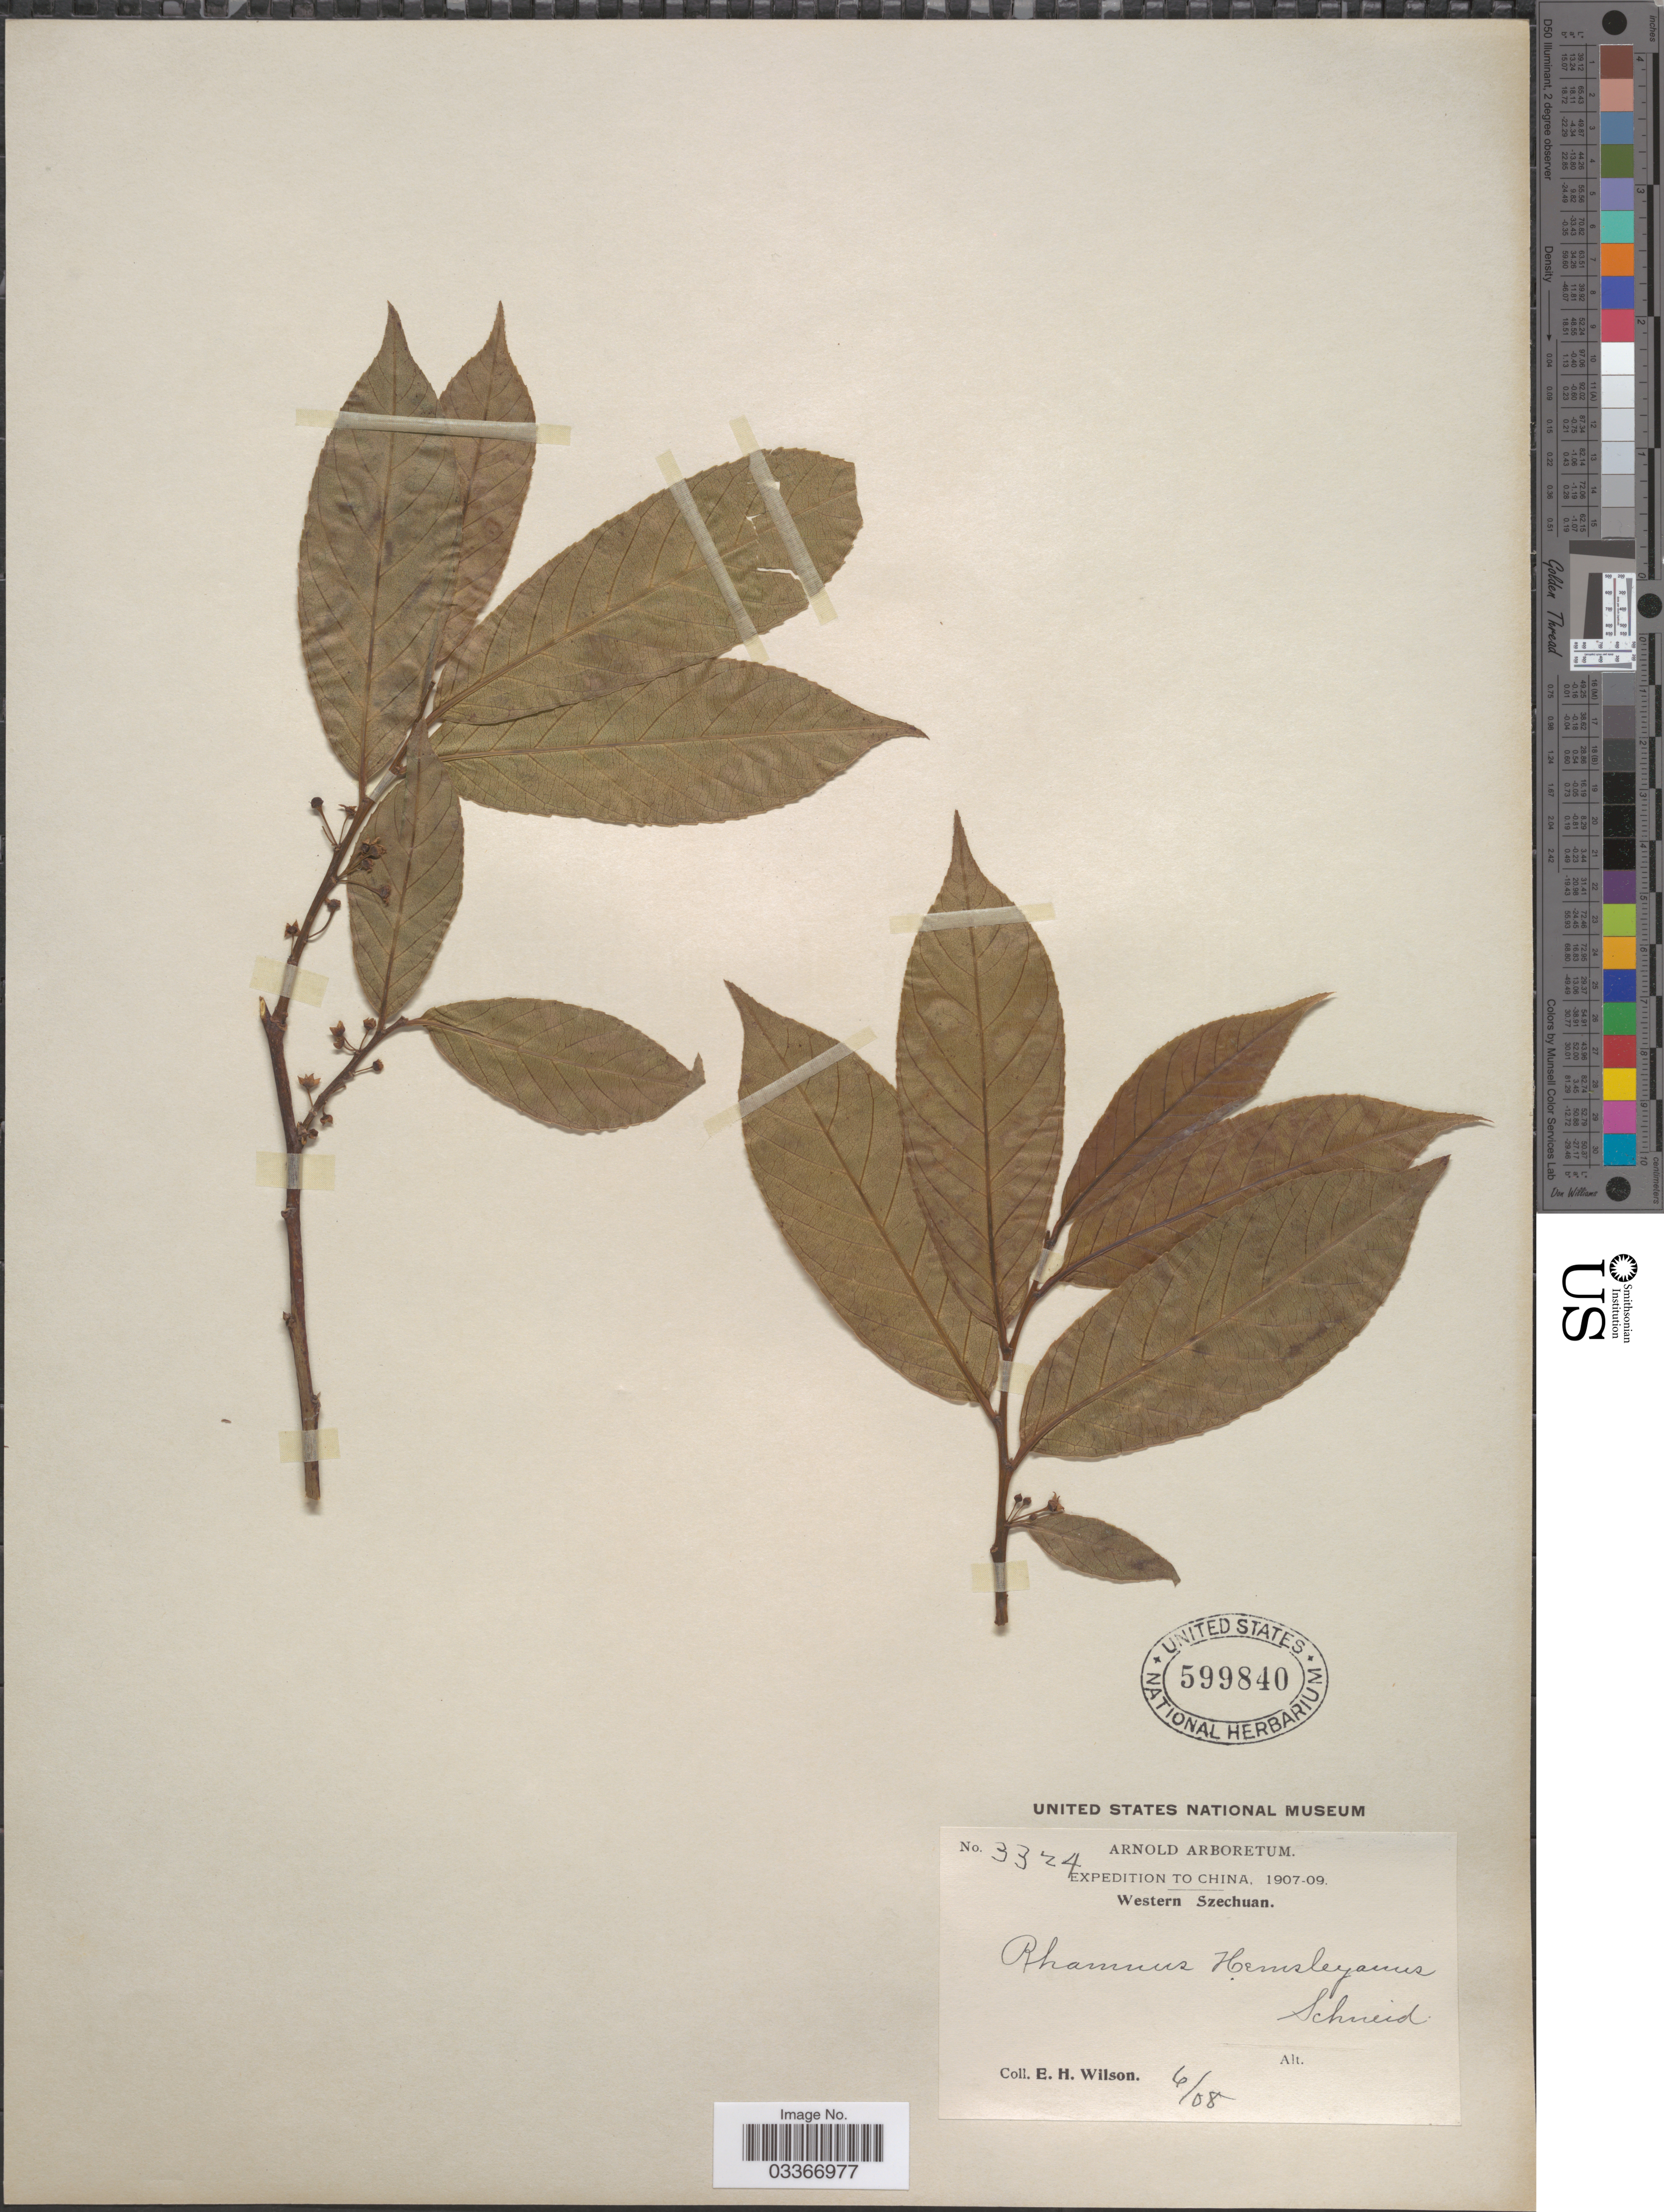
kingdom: Plantae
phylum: Tracheophyta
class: Magnoliopsida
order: Rosales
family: Rhamnaceae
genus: Rhamnus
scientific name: Rhamnus hemsleyanus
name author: C.K. Schneid.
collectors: E. Wilson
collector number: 3324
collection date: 1908-06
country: China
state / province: Sichuan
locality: Western Szechuan.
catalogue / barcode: US 599840